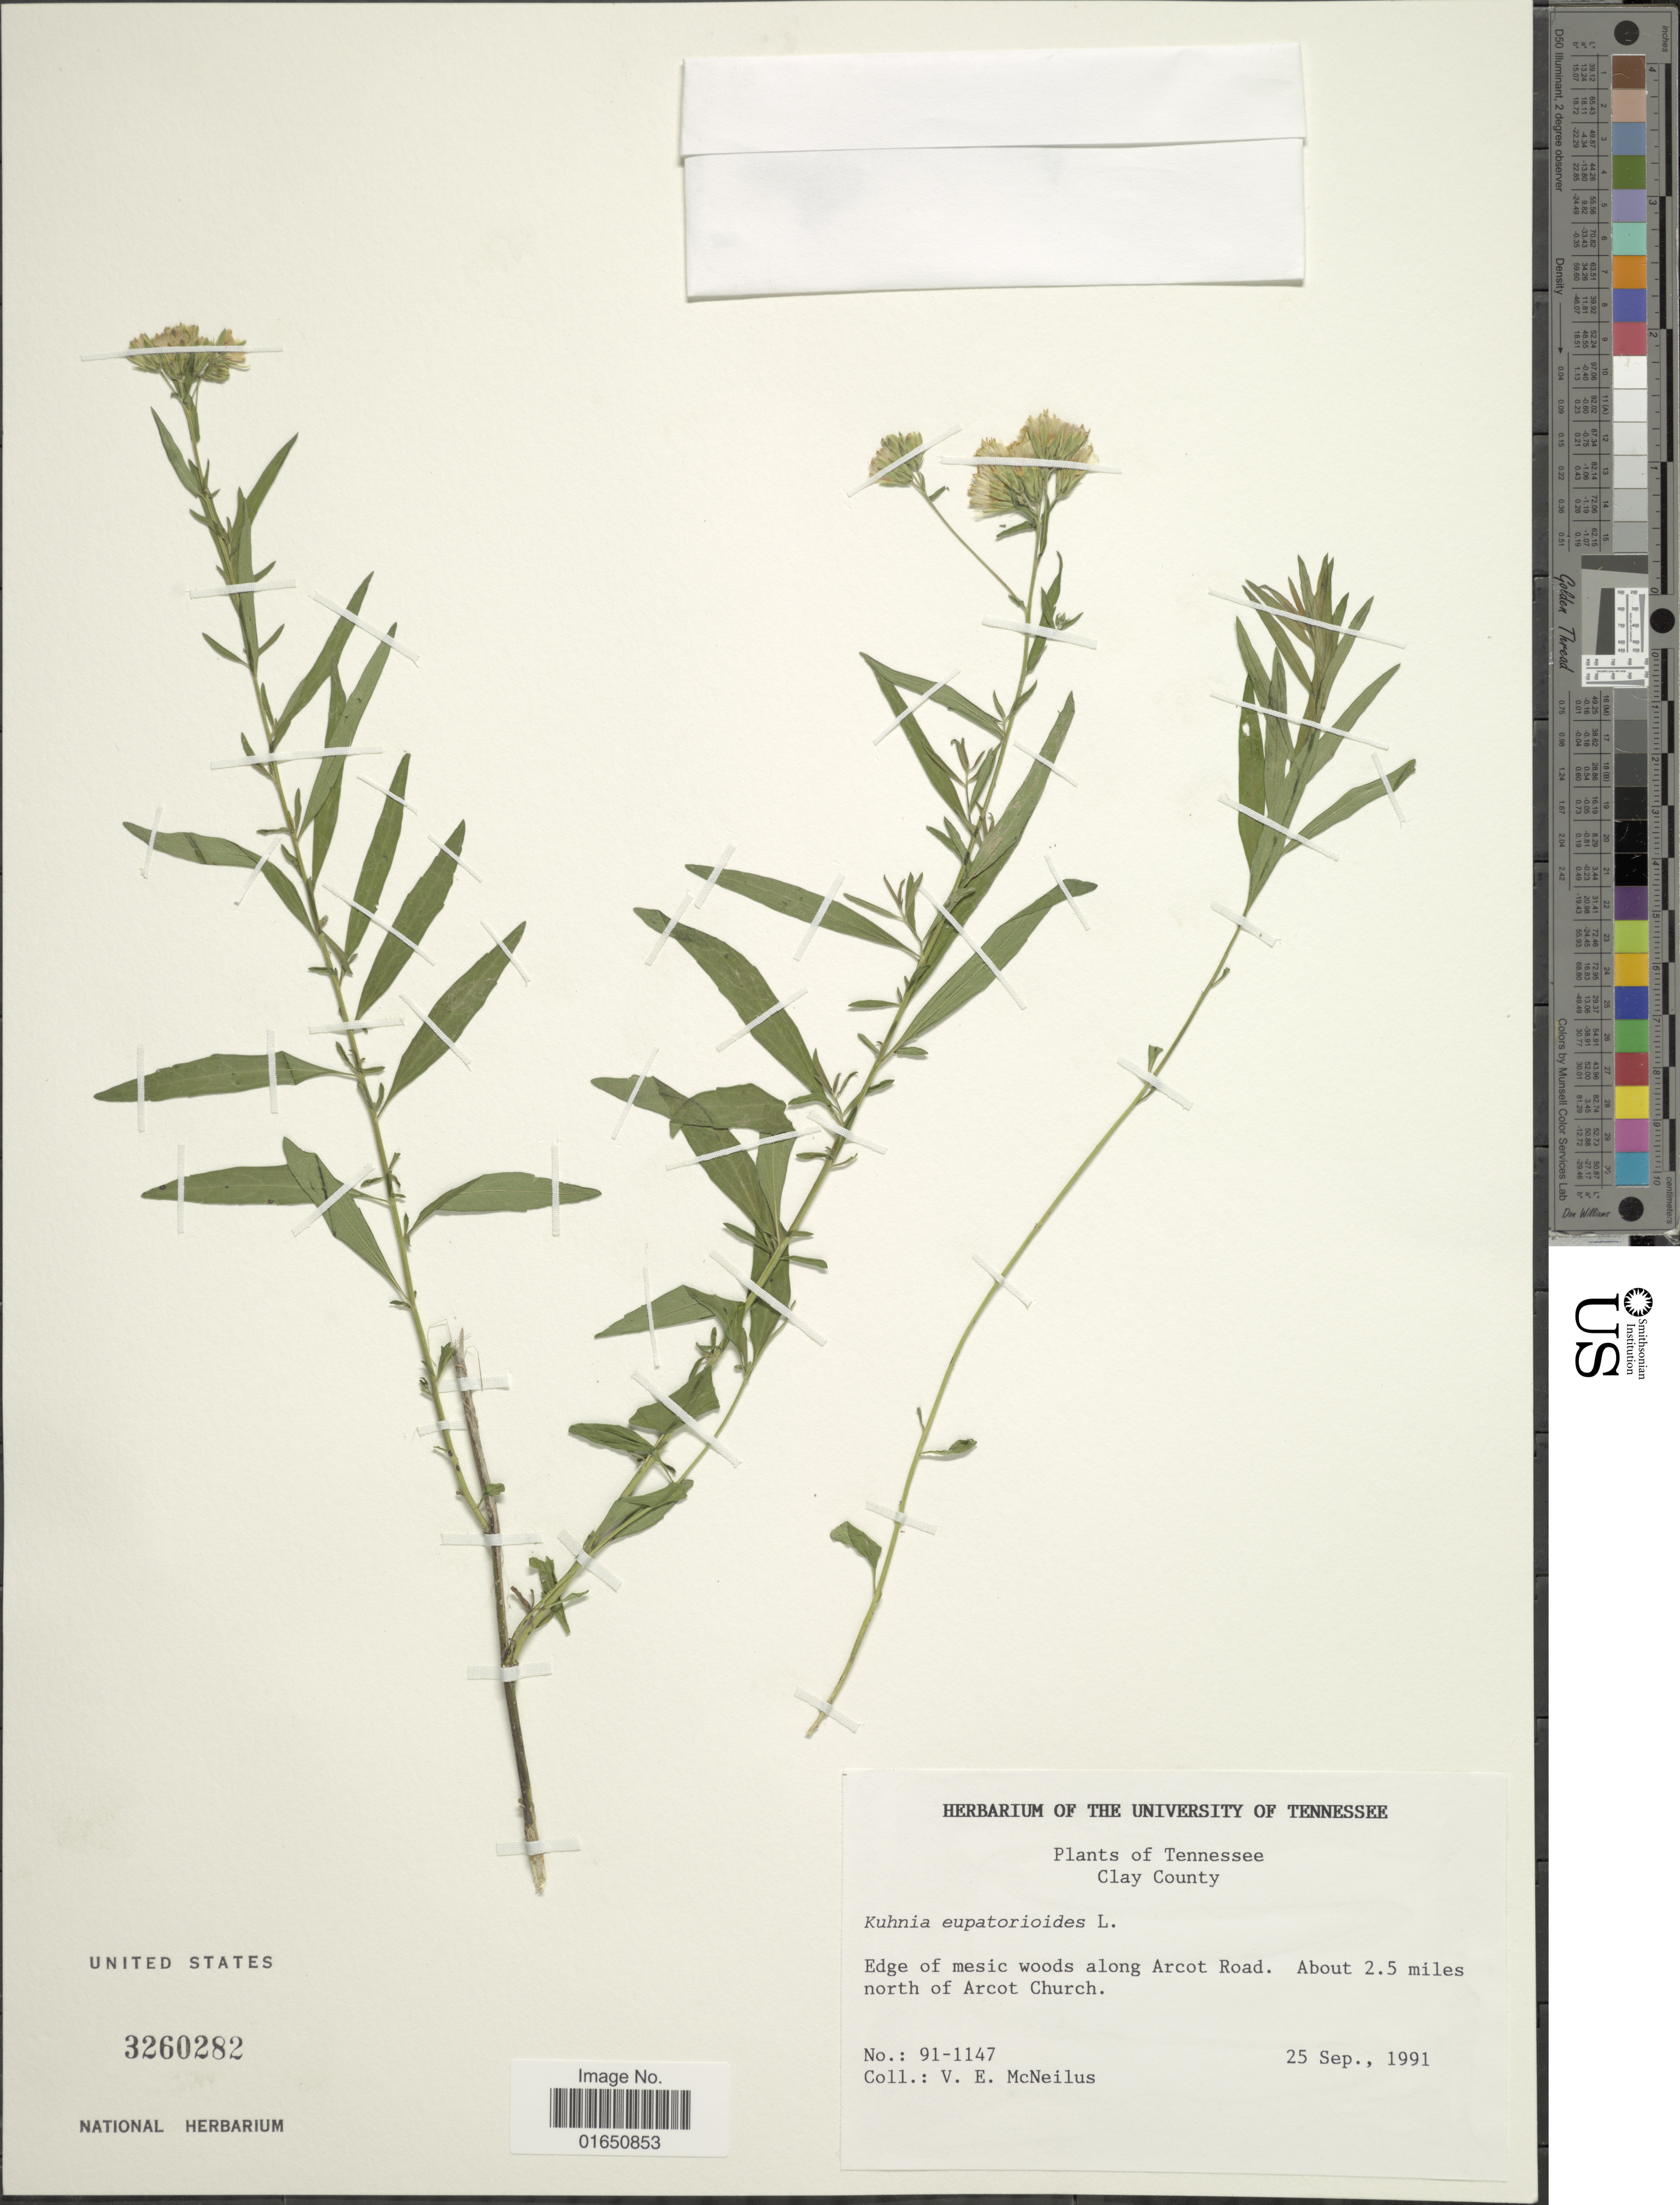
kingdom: Plantae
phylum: Tracheophyta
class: Magnoliopsida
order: Asterales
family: Asteraceae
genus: Brickellia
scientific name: Brickellia eupatorioides var. corymbulosa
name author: (Torr. & A. Gray) Shinners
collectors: V. Mcneilus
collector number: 91-1147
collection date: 1991-09-25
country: United States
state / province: Tennessee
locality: Clay County. Edge of mesic woods along Arcot Road. About 2.5 miles north of Arcot Church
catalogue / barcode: US 3260282